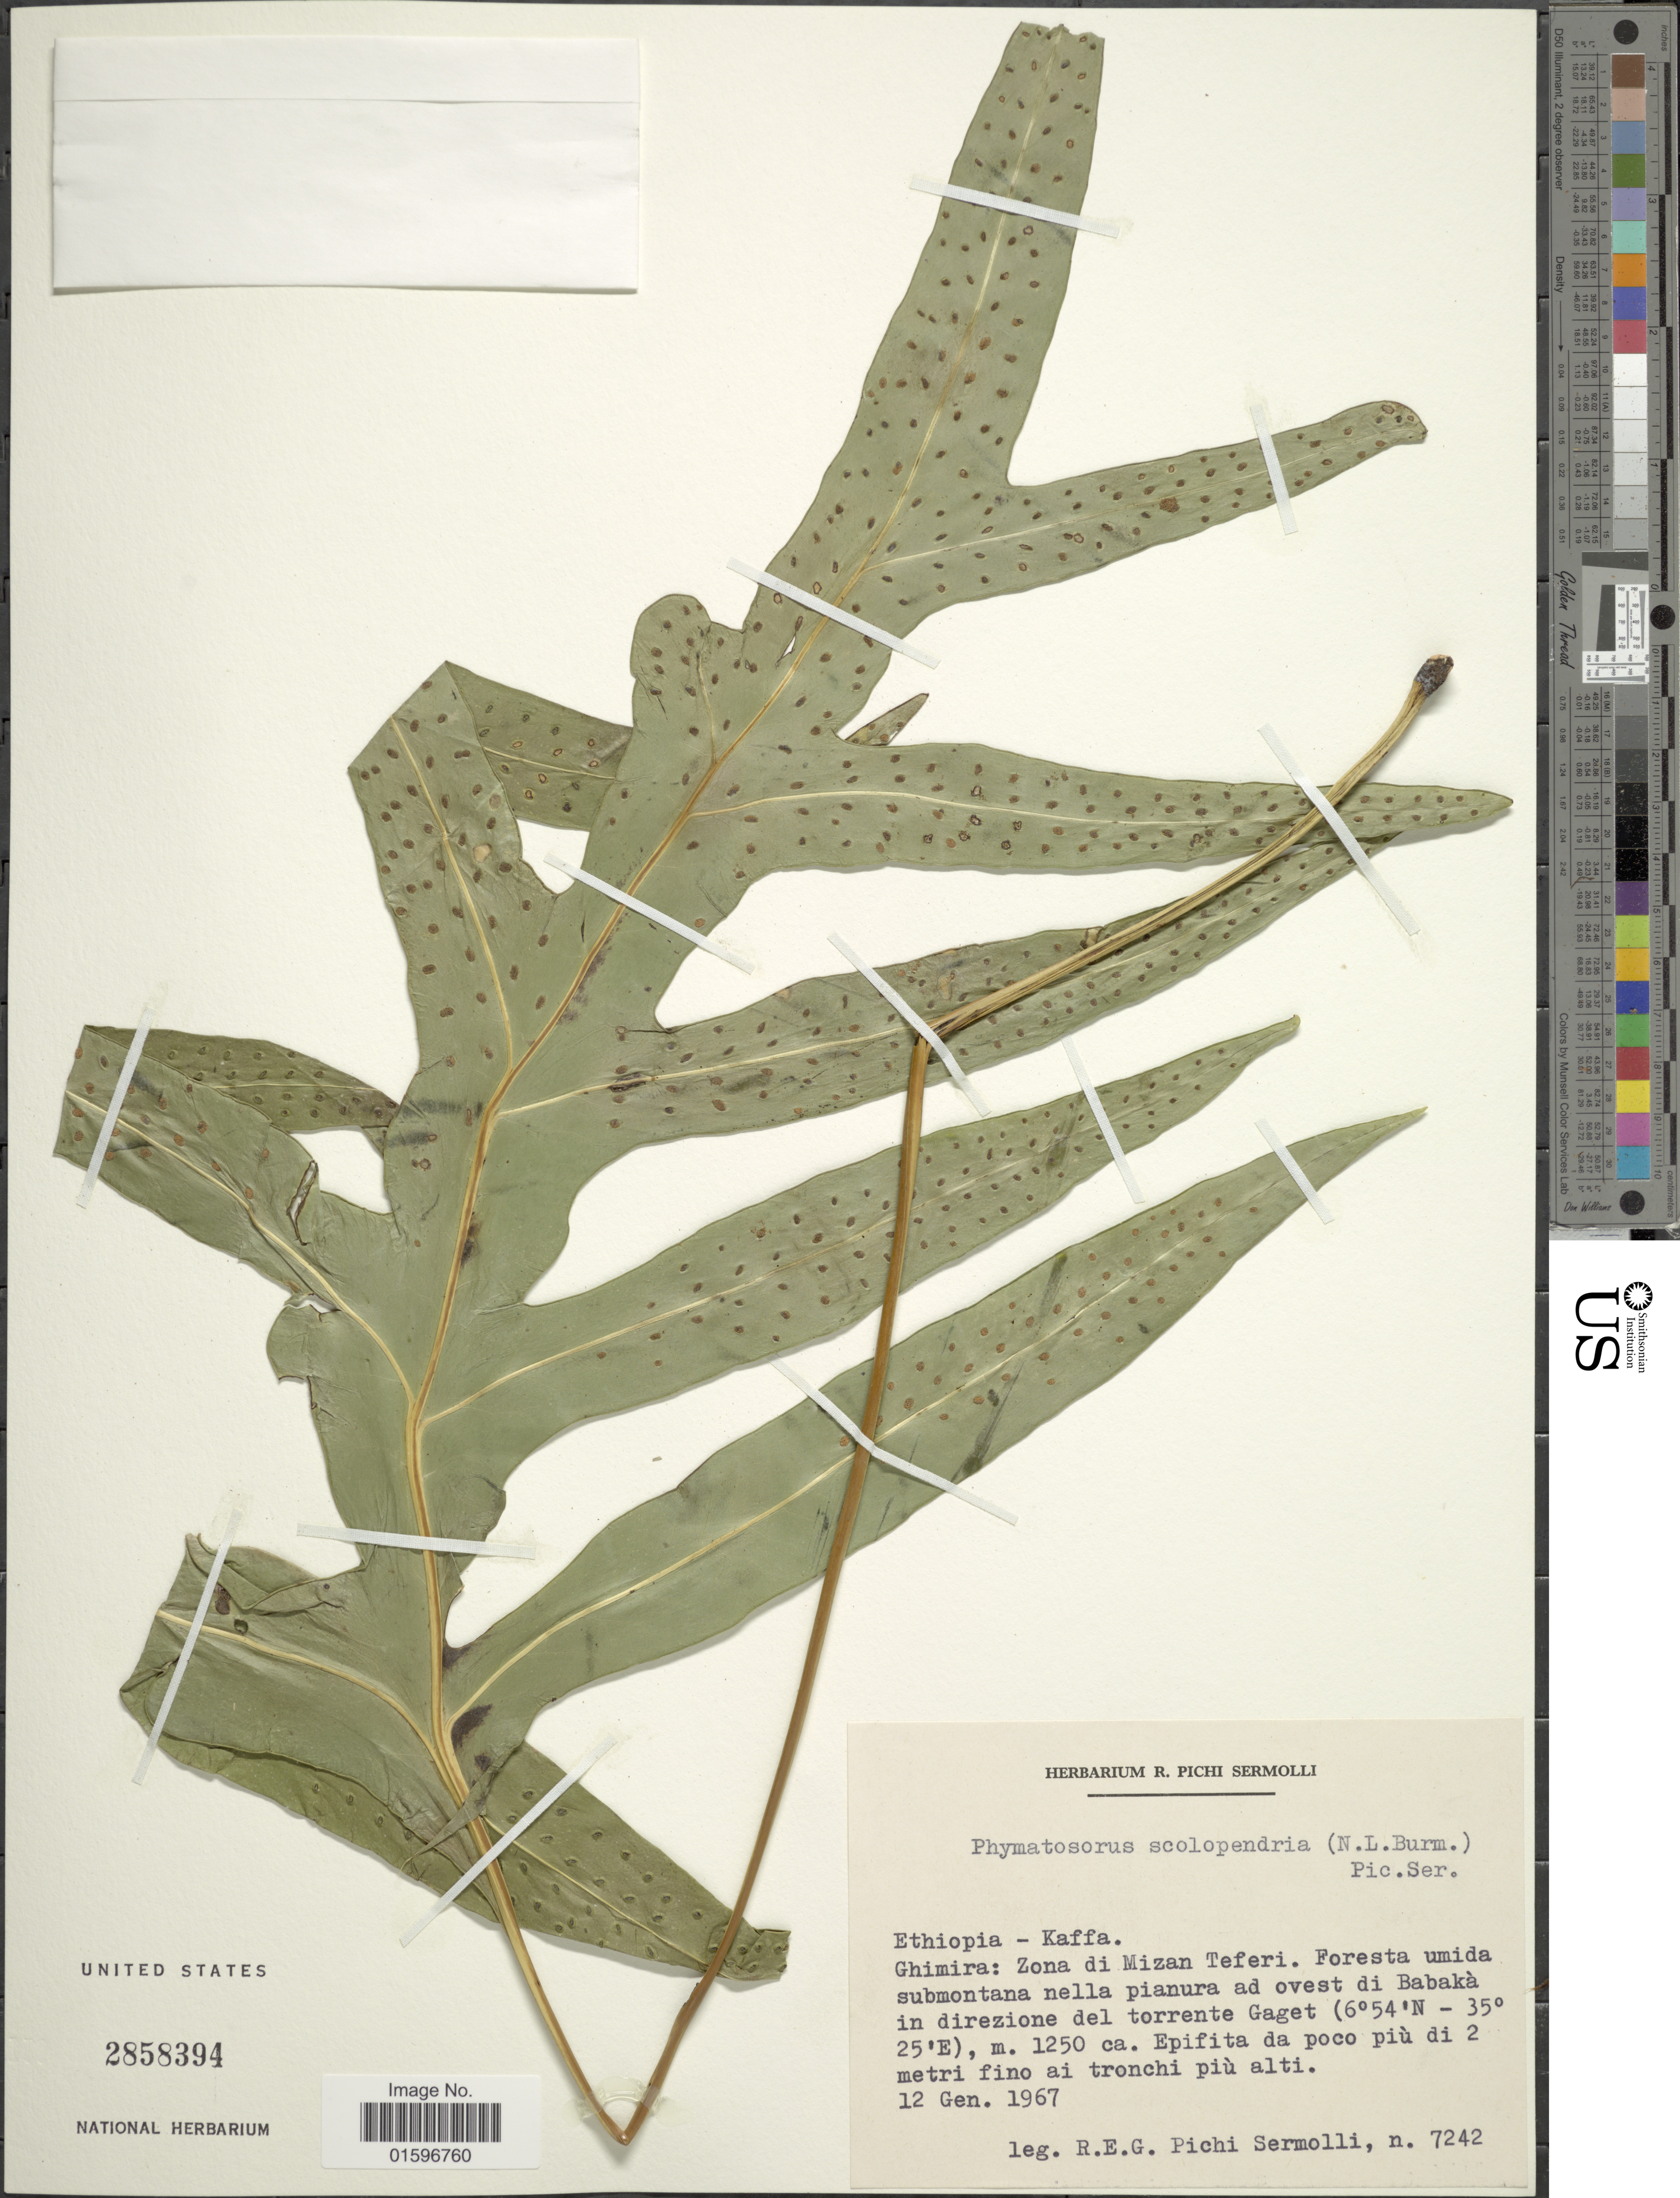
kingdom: Plantae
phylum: Tracheophyta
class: Polypodiopsida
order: Polypodiales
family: Polypodiaceae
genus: Polypodium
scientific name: Polypodium scolopendria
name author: Burm. f.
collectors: R. E. Pichi-Sermolli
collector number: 7242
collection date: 1967-01-12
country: Ethiopia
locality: Ethiopia, Kaffa. Ghimira: Zona di Mizan Teferi. Foresta umida submontana nella pianura ad ovest di Babaka in direzione del torrente Gaget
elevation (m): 1250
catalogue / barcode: US 2858394